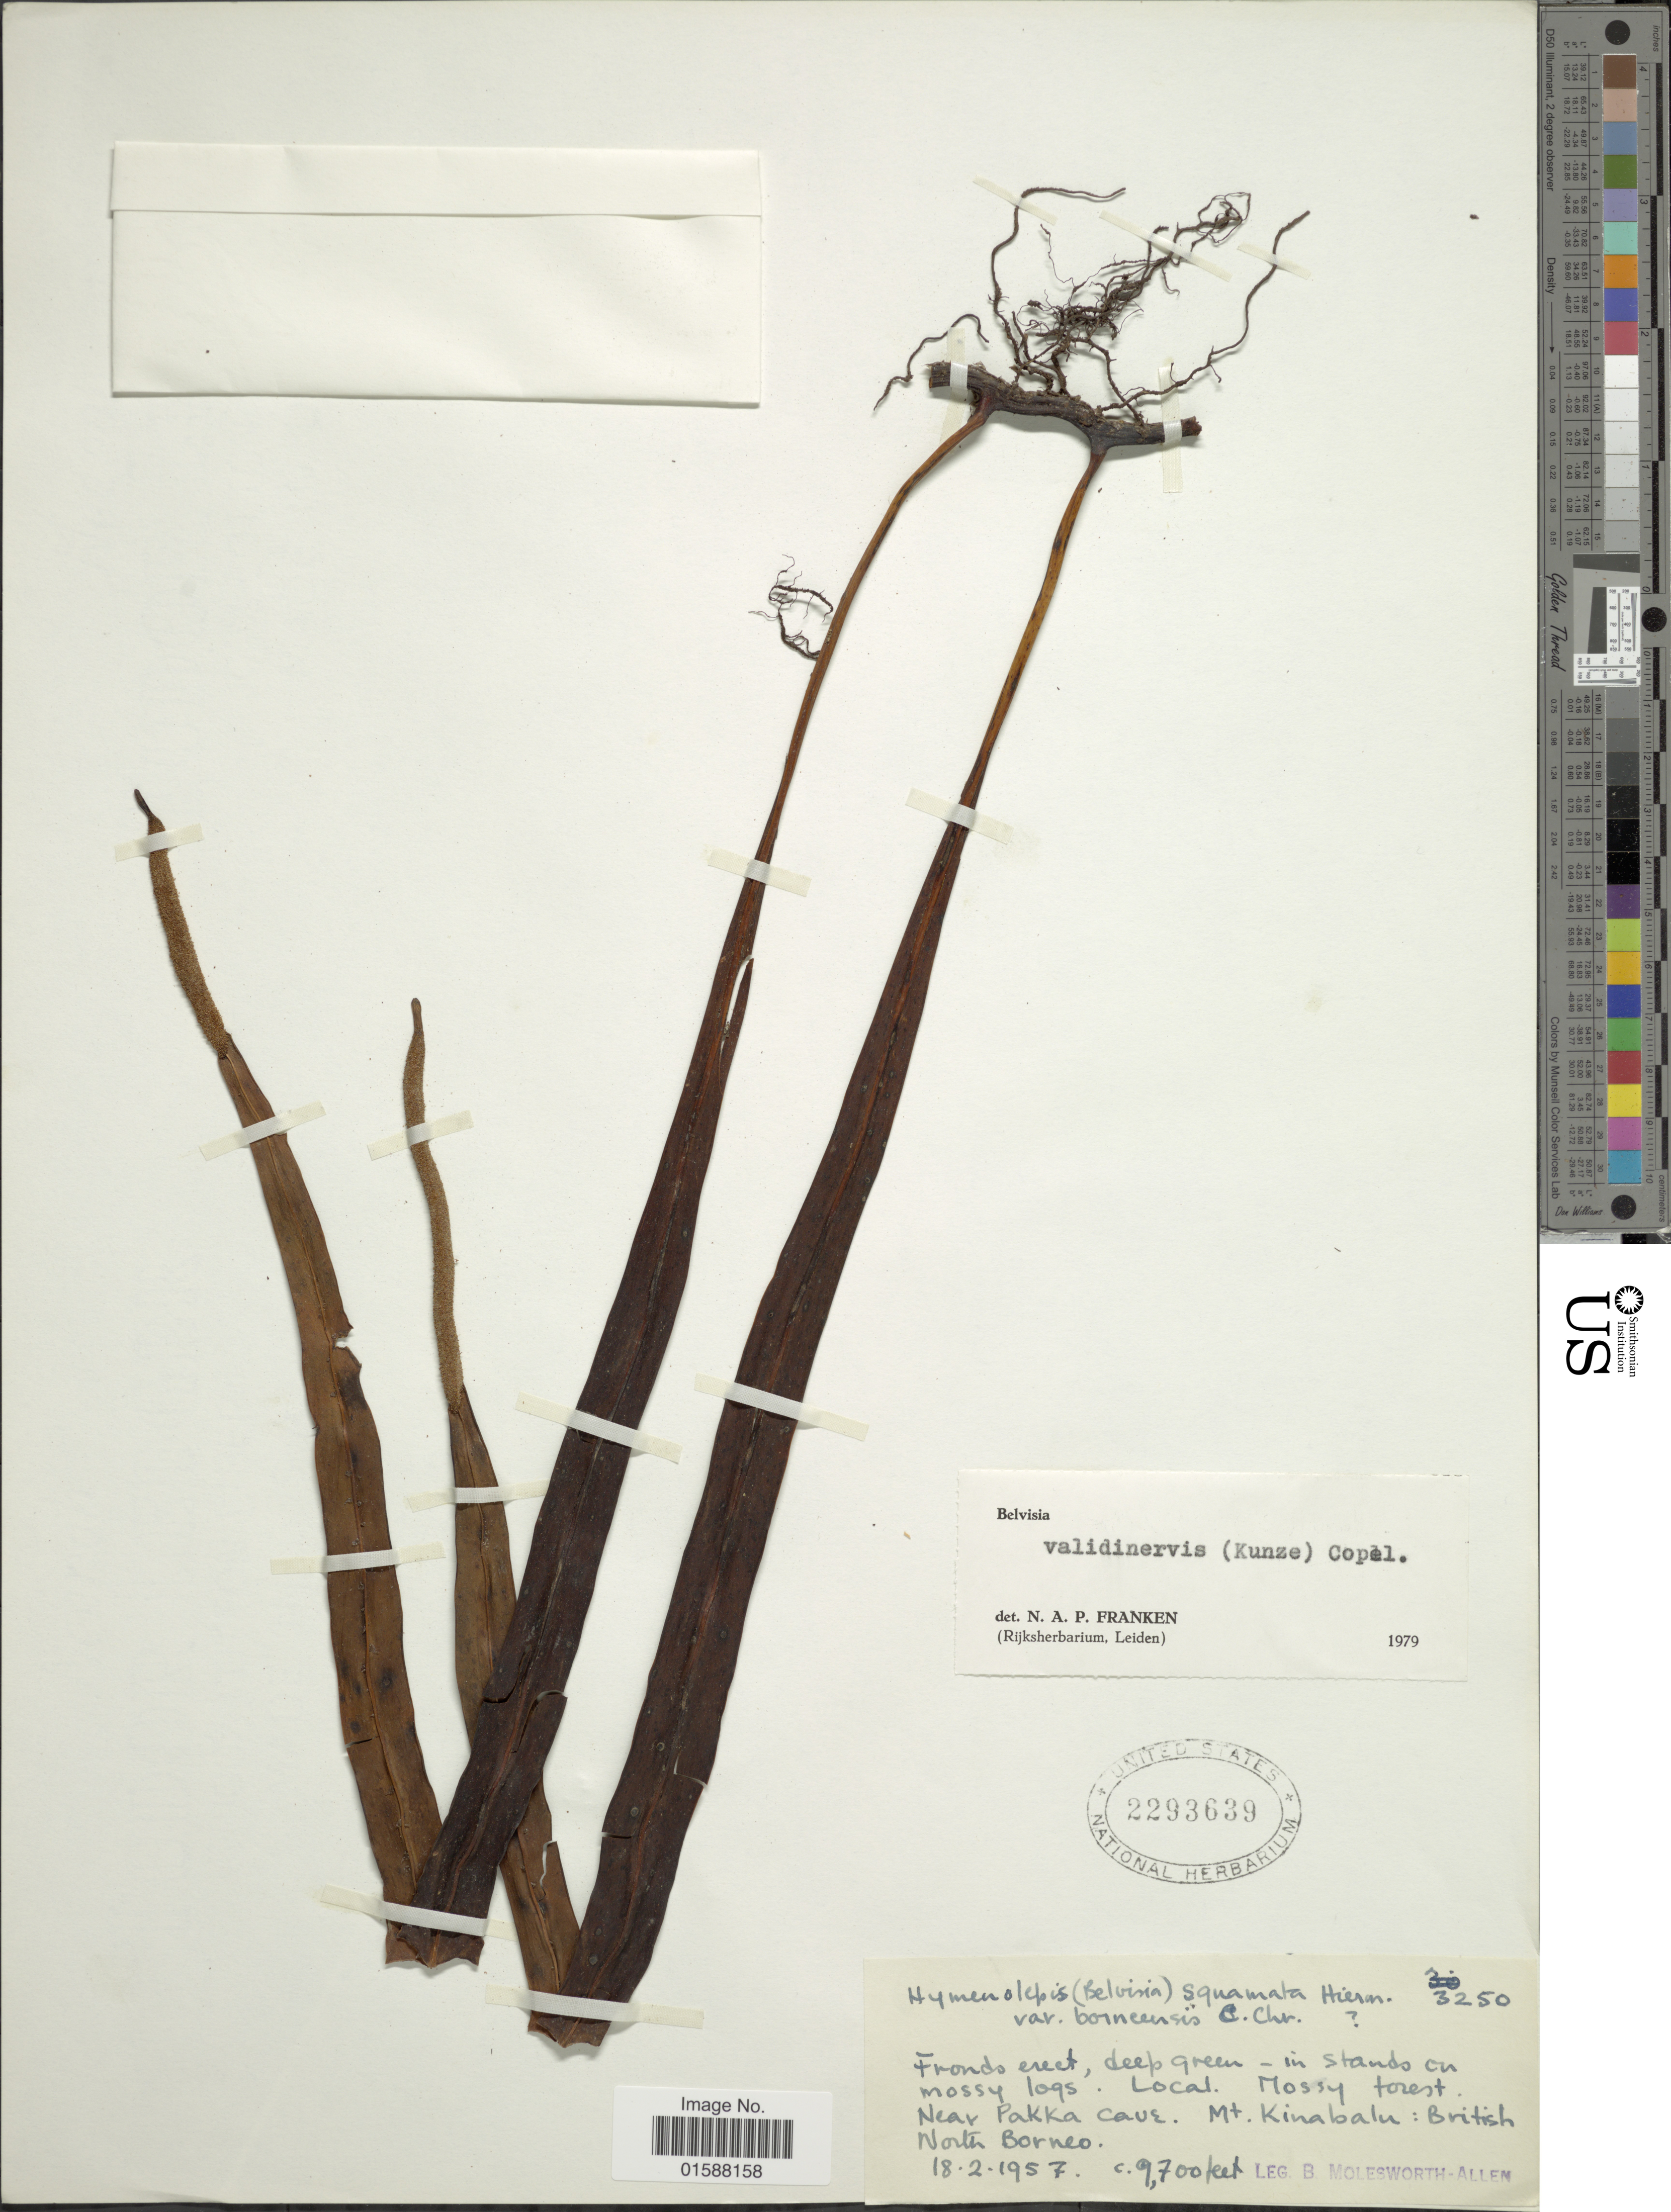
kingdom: Plantae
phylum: Tracheophyta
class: Polypodiopsida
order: Polypodiales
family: Polypodiaceae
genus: Lepisorus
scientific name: Lepisorus validinervis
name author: (Kunze) Li S. Wang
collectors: B. E. G. Molesworth-Allen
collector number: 3250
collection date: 1957-02-18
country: Malaysia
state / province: Sabah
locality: Mossy forest, near Pakka Cave. Mt. Kinabalu: British North Borneo.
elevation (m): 2957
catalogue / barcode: US 2293639